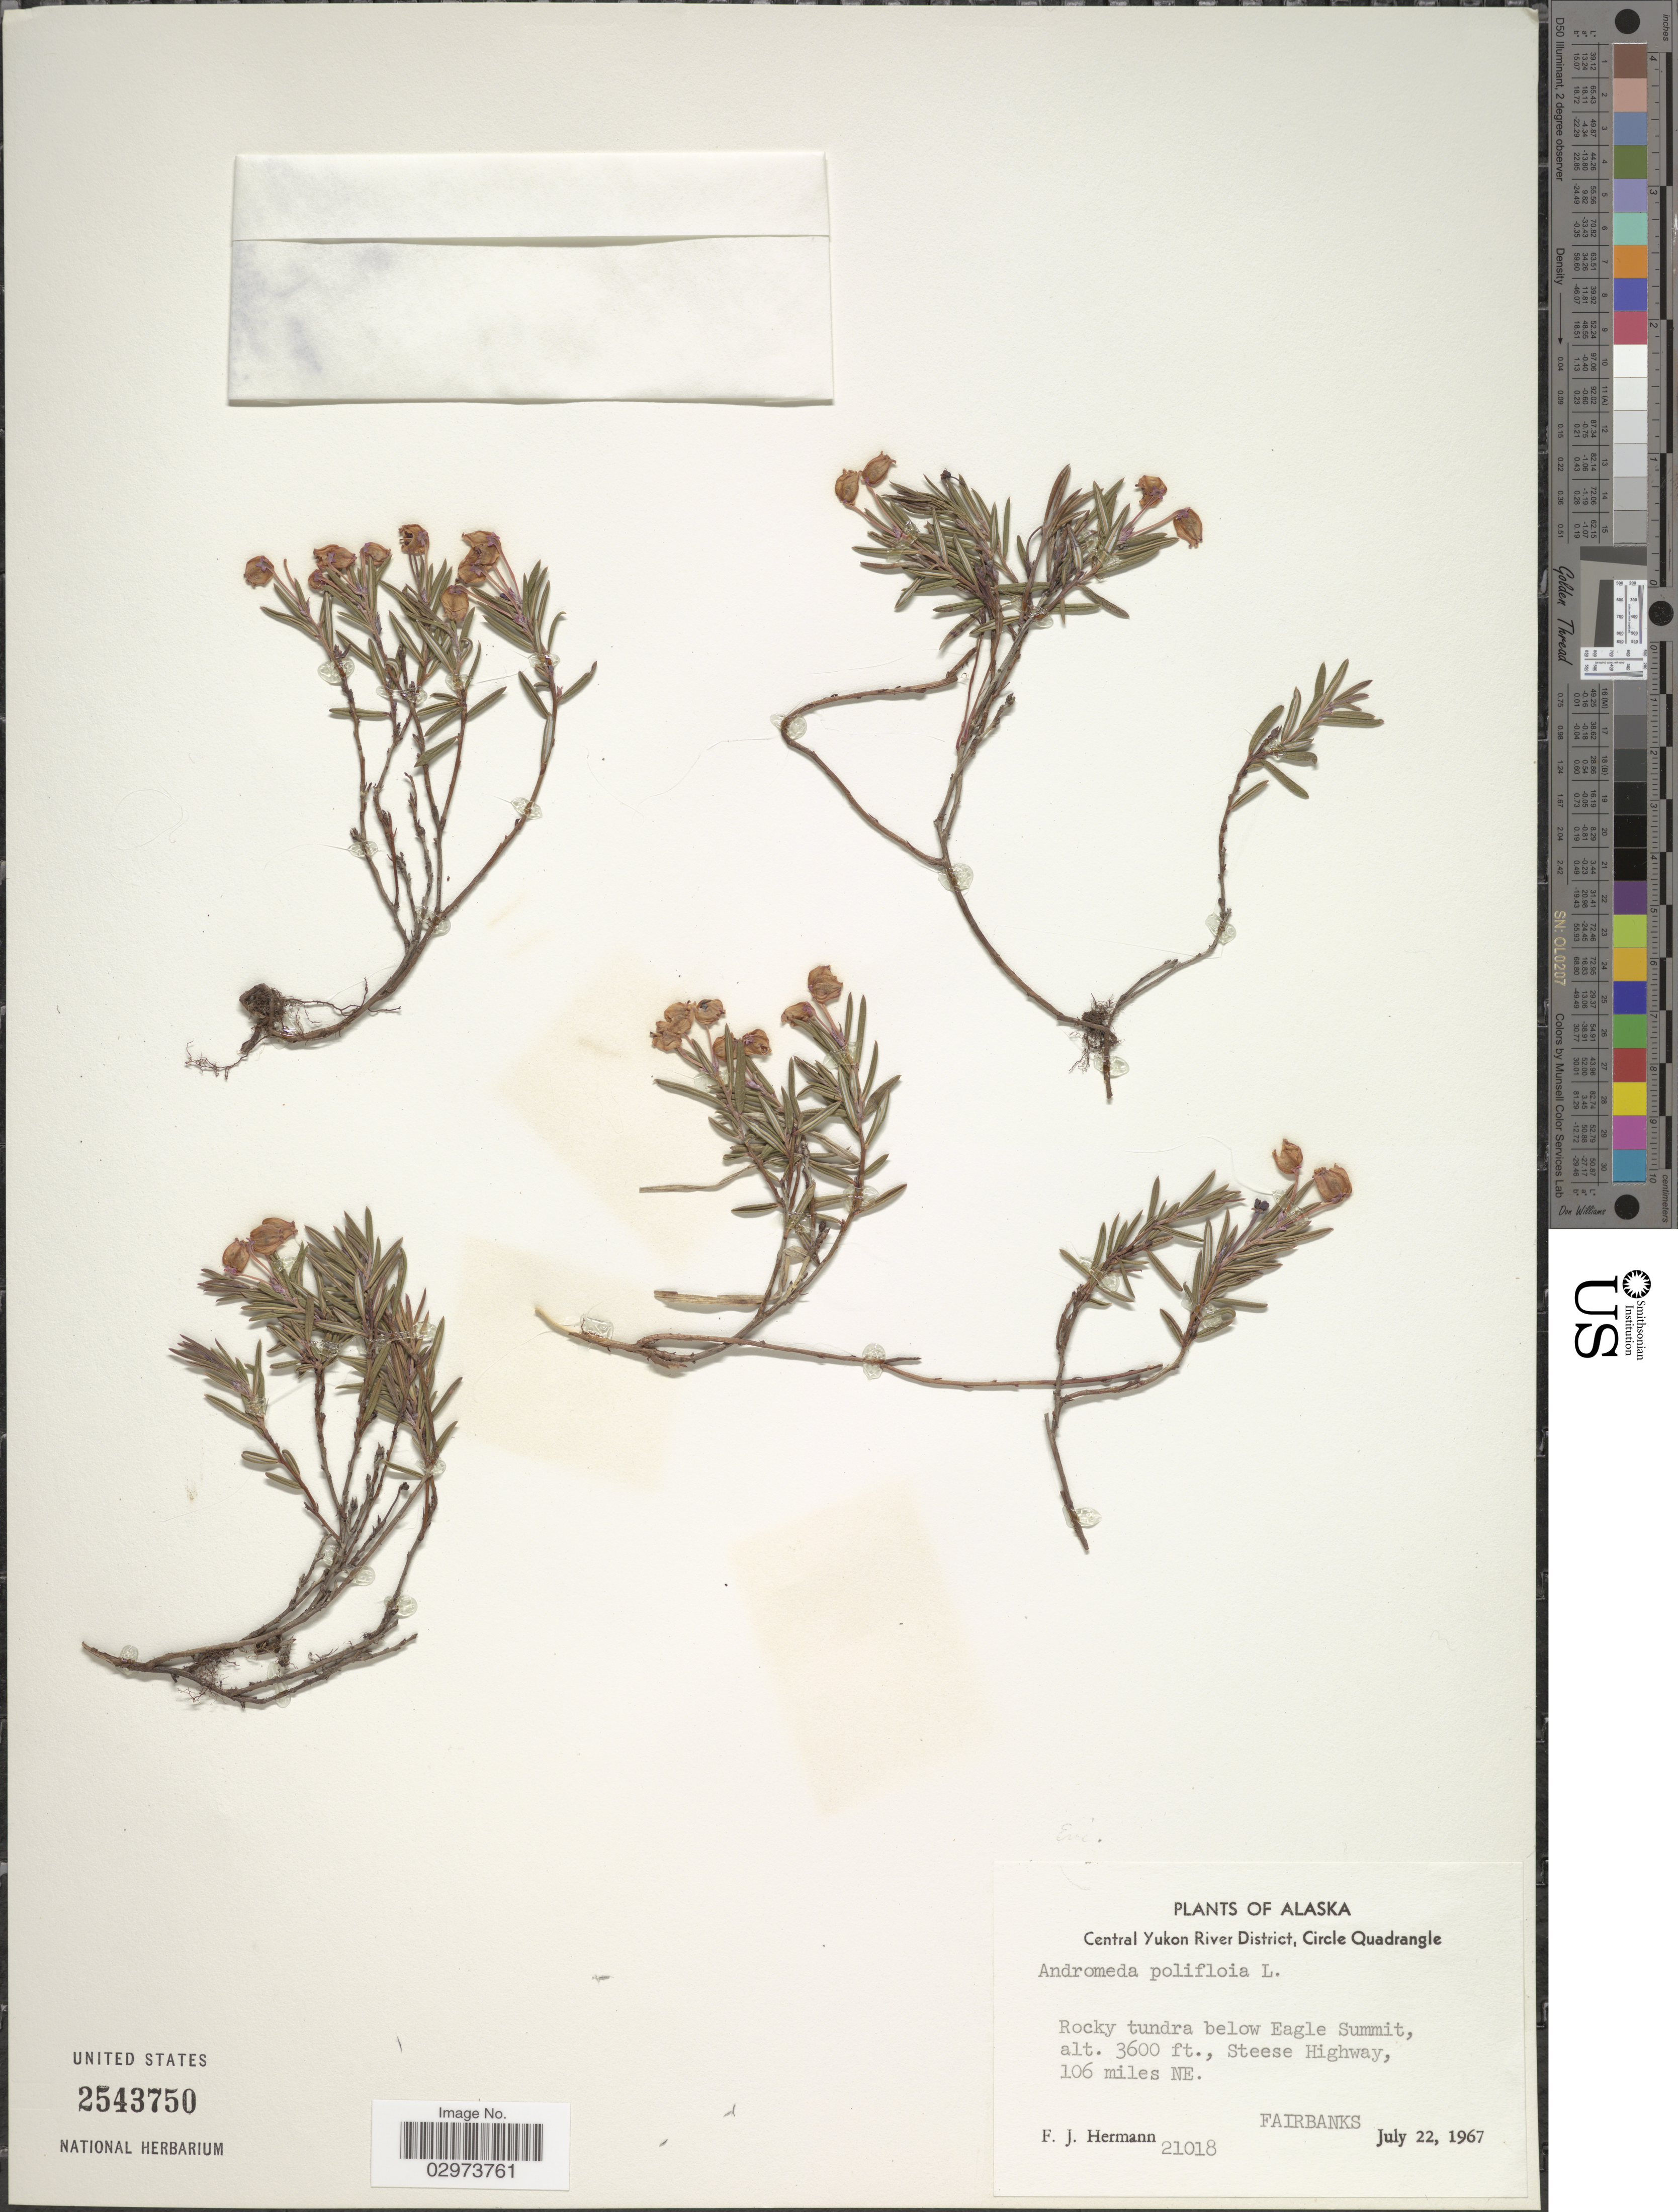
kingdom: Plantae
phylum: Tracheophyta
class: Magnoliopsida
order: Ericales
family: Ericaceae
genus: Andromeda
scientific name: Andromeda polifolia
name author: L.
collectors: F. J. Hermann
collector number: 21018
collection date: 1967-07-22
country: United States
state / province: Alaska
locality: Central Yukon River District, Circle Quadrangle. Below Eagle Summit, Steese Highway, 106 miles NE. Fairbanks.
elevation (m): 1097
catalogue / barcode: US 2543750